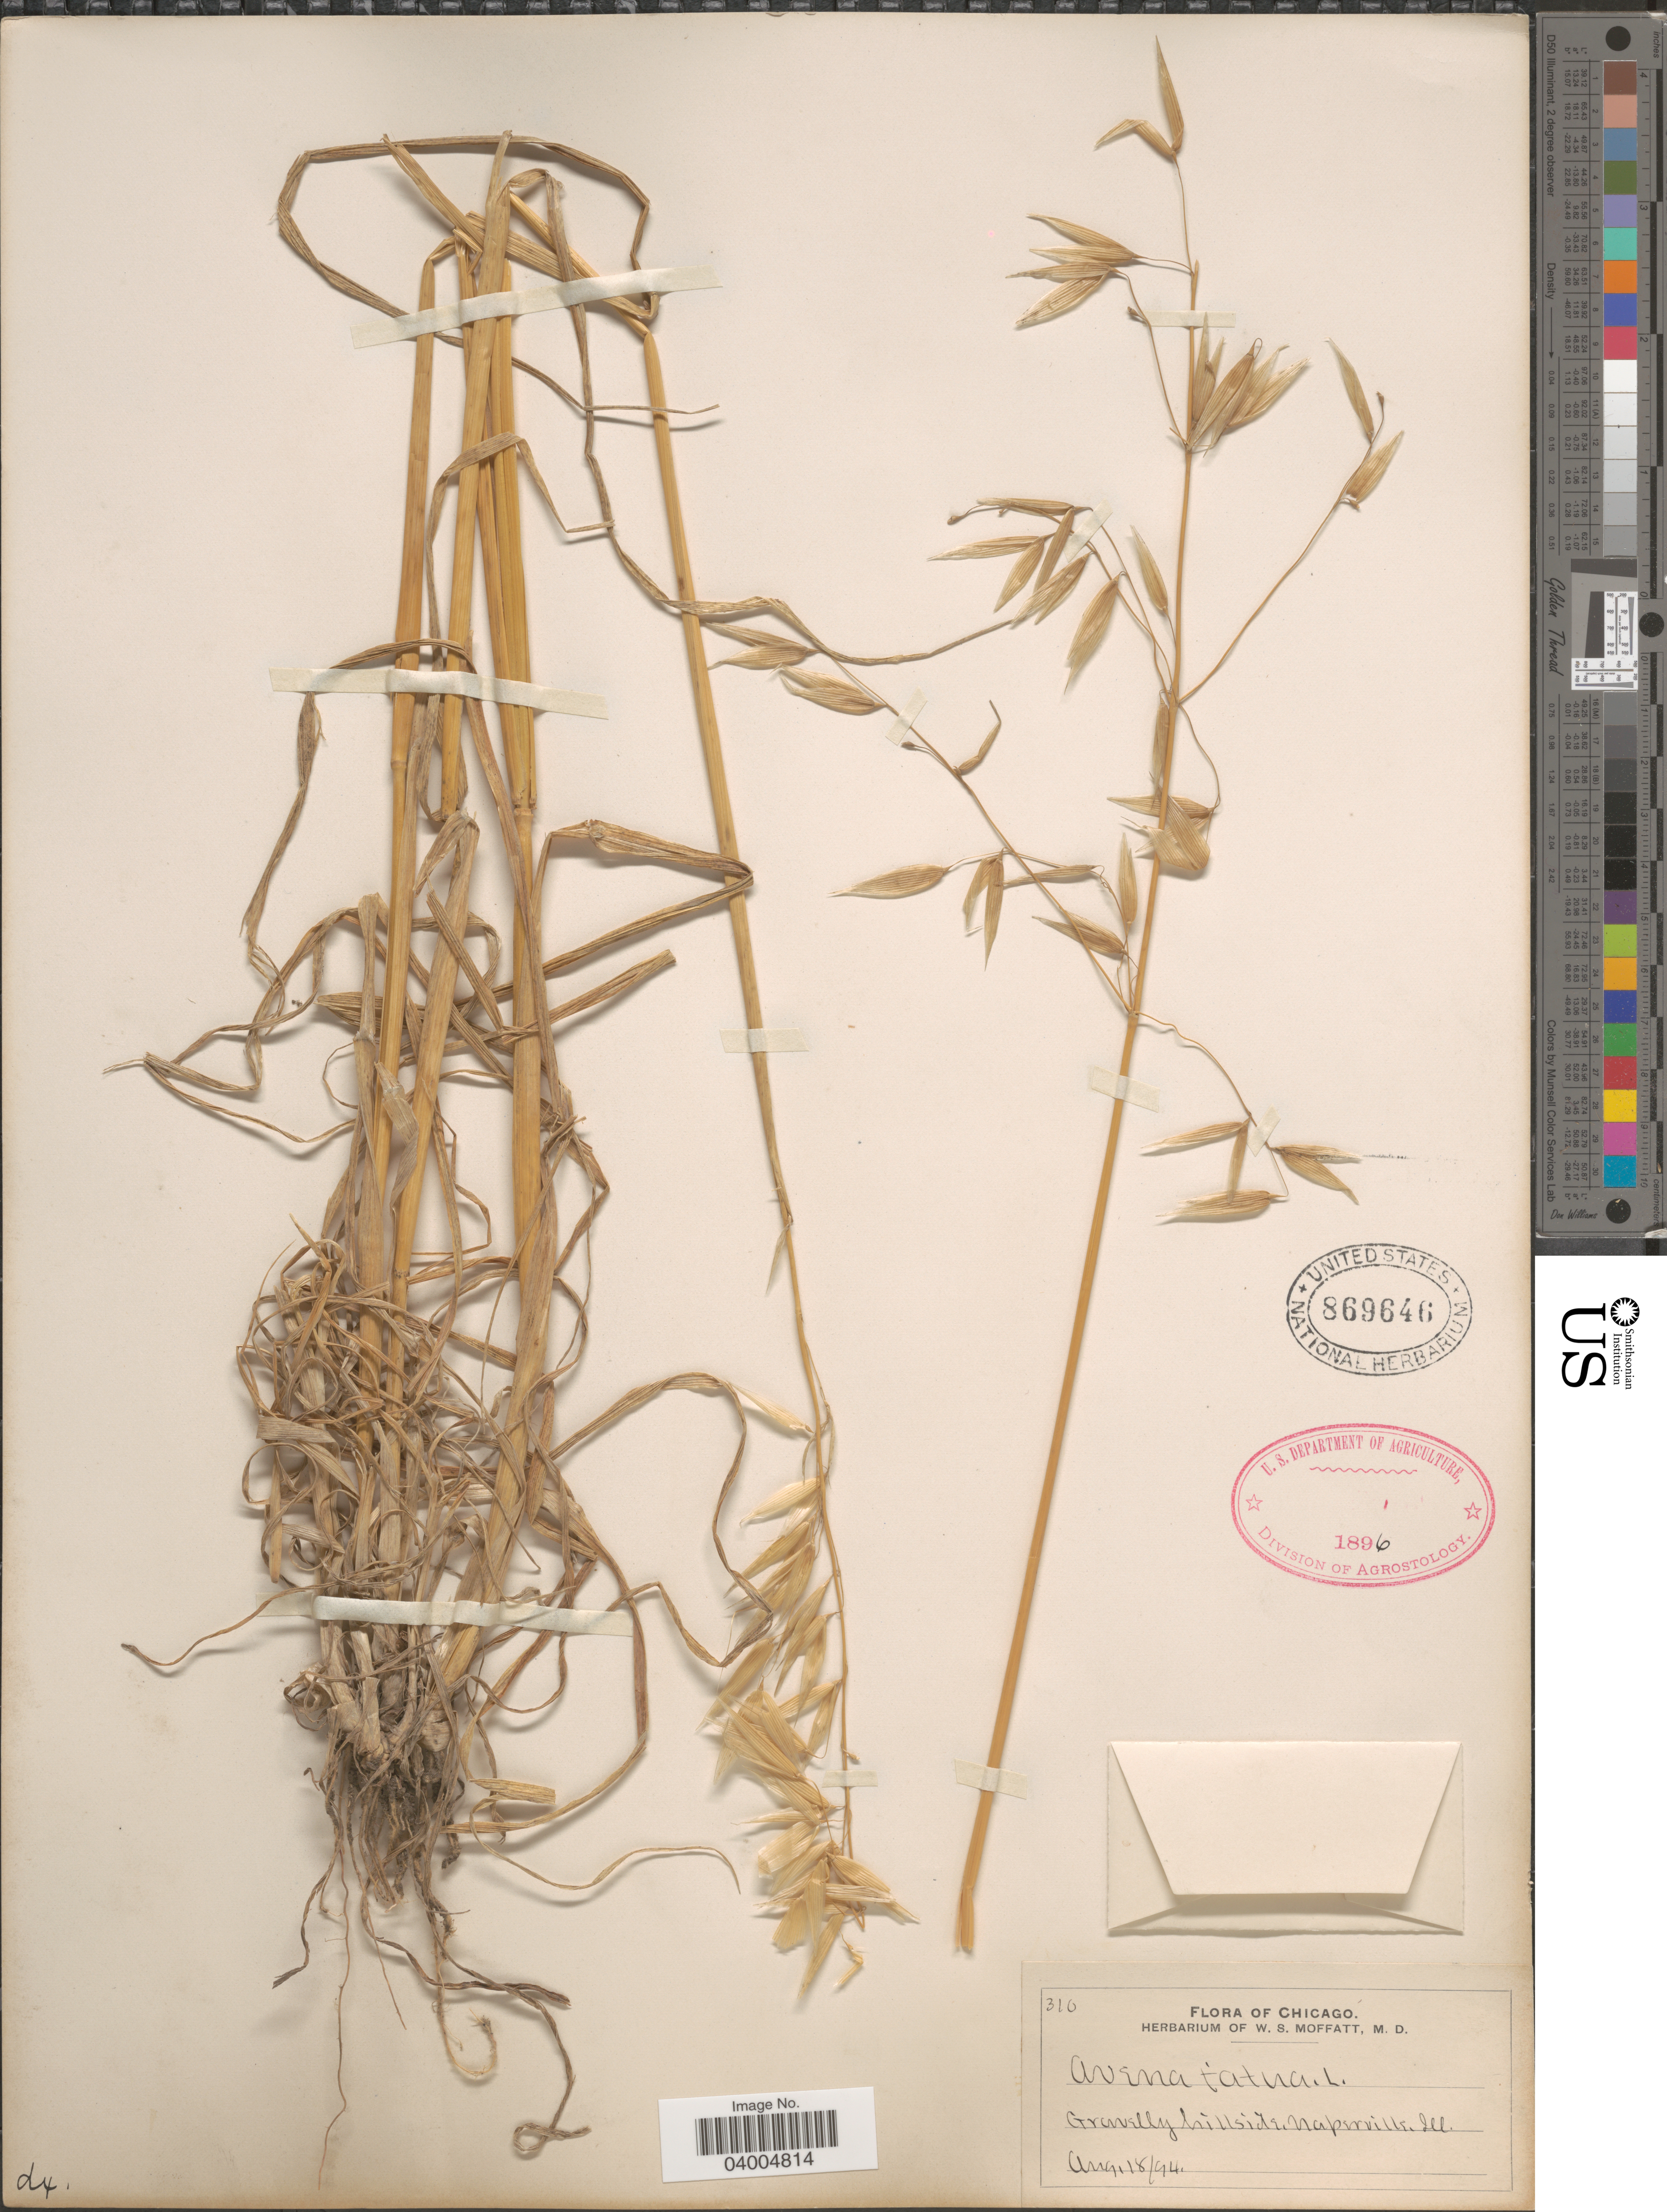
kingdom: Plantae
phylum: Tracheophyta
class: Liliopsida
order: Poales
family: Poaceae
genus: Avena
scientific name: Avena fatua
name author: L.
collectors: ex herb. W. S. Moffatt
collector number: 310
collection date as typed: Transcribed d/m/y: 18/8/94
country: United States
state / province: Illinois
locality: Chicago. Gravelly hillside, Naperville.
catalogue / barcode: US 869646